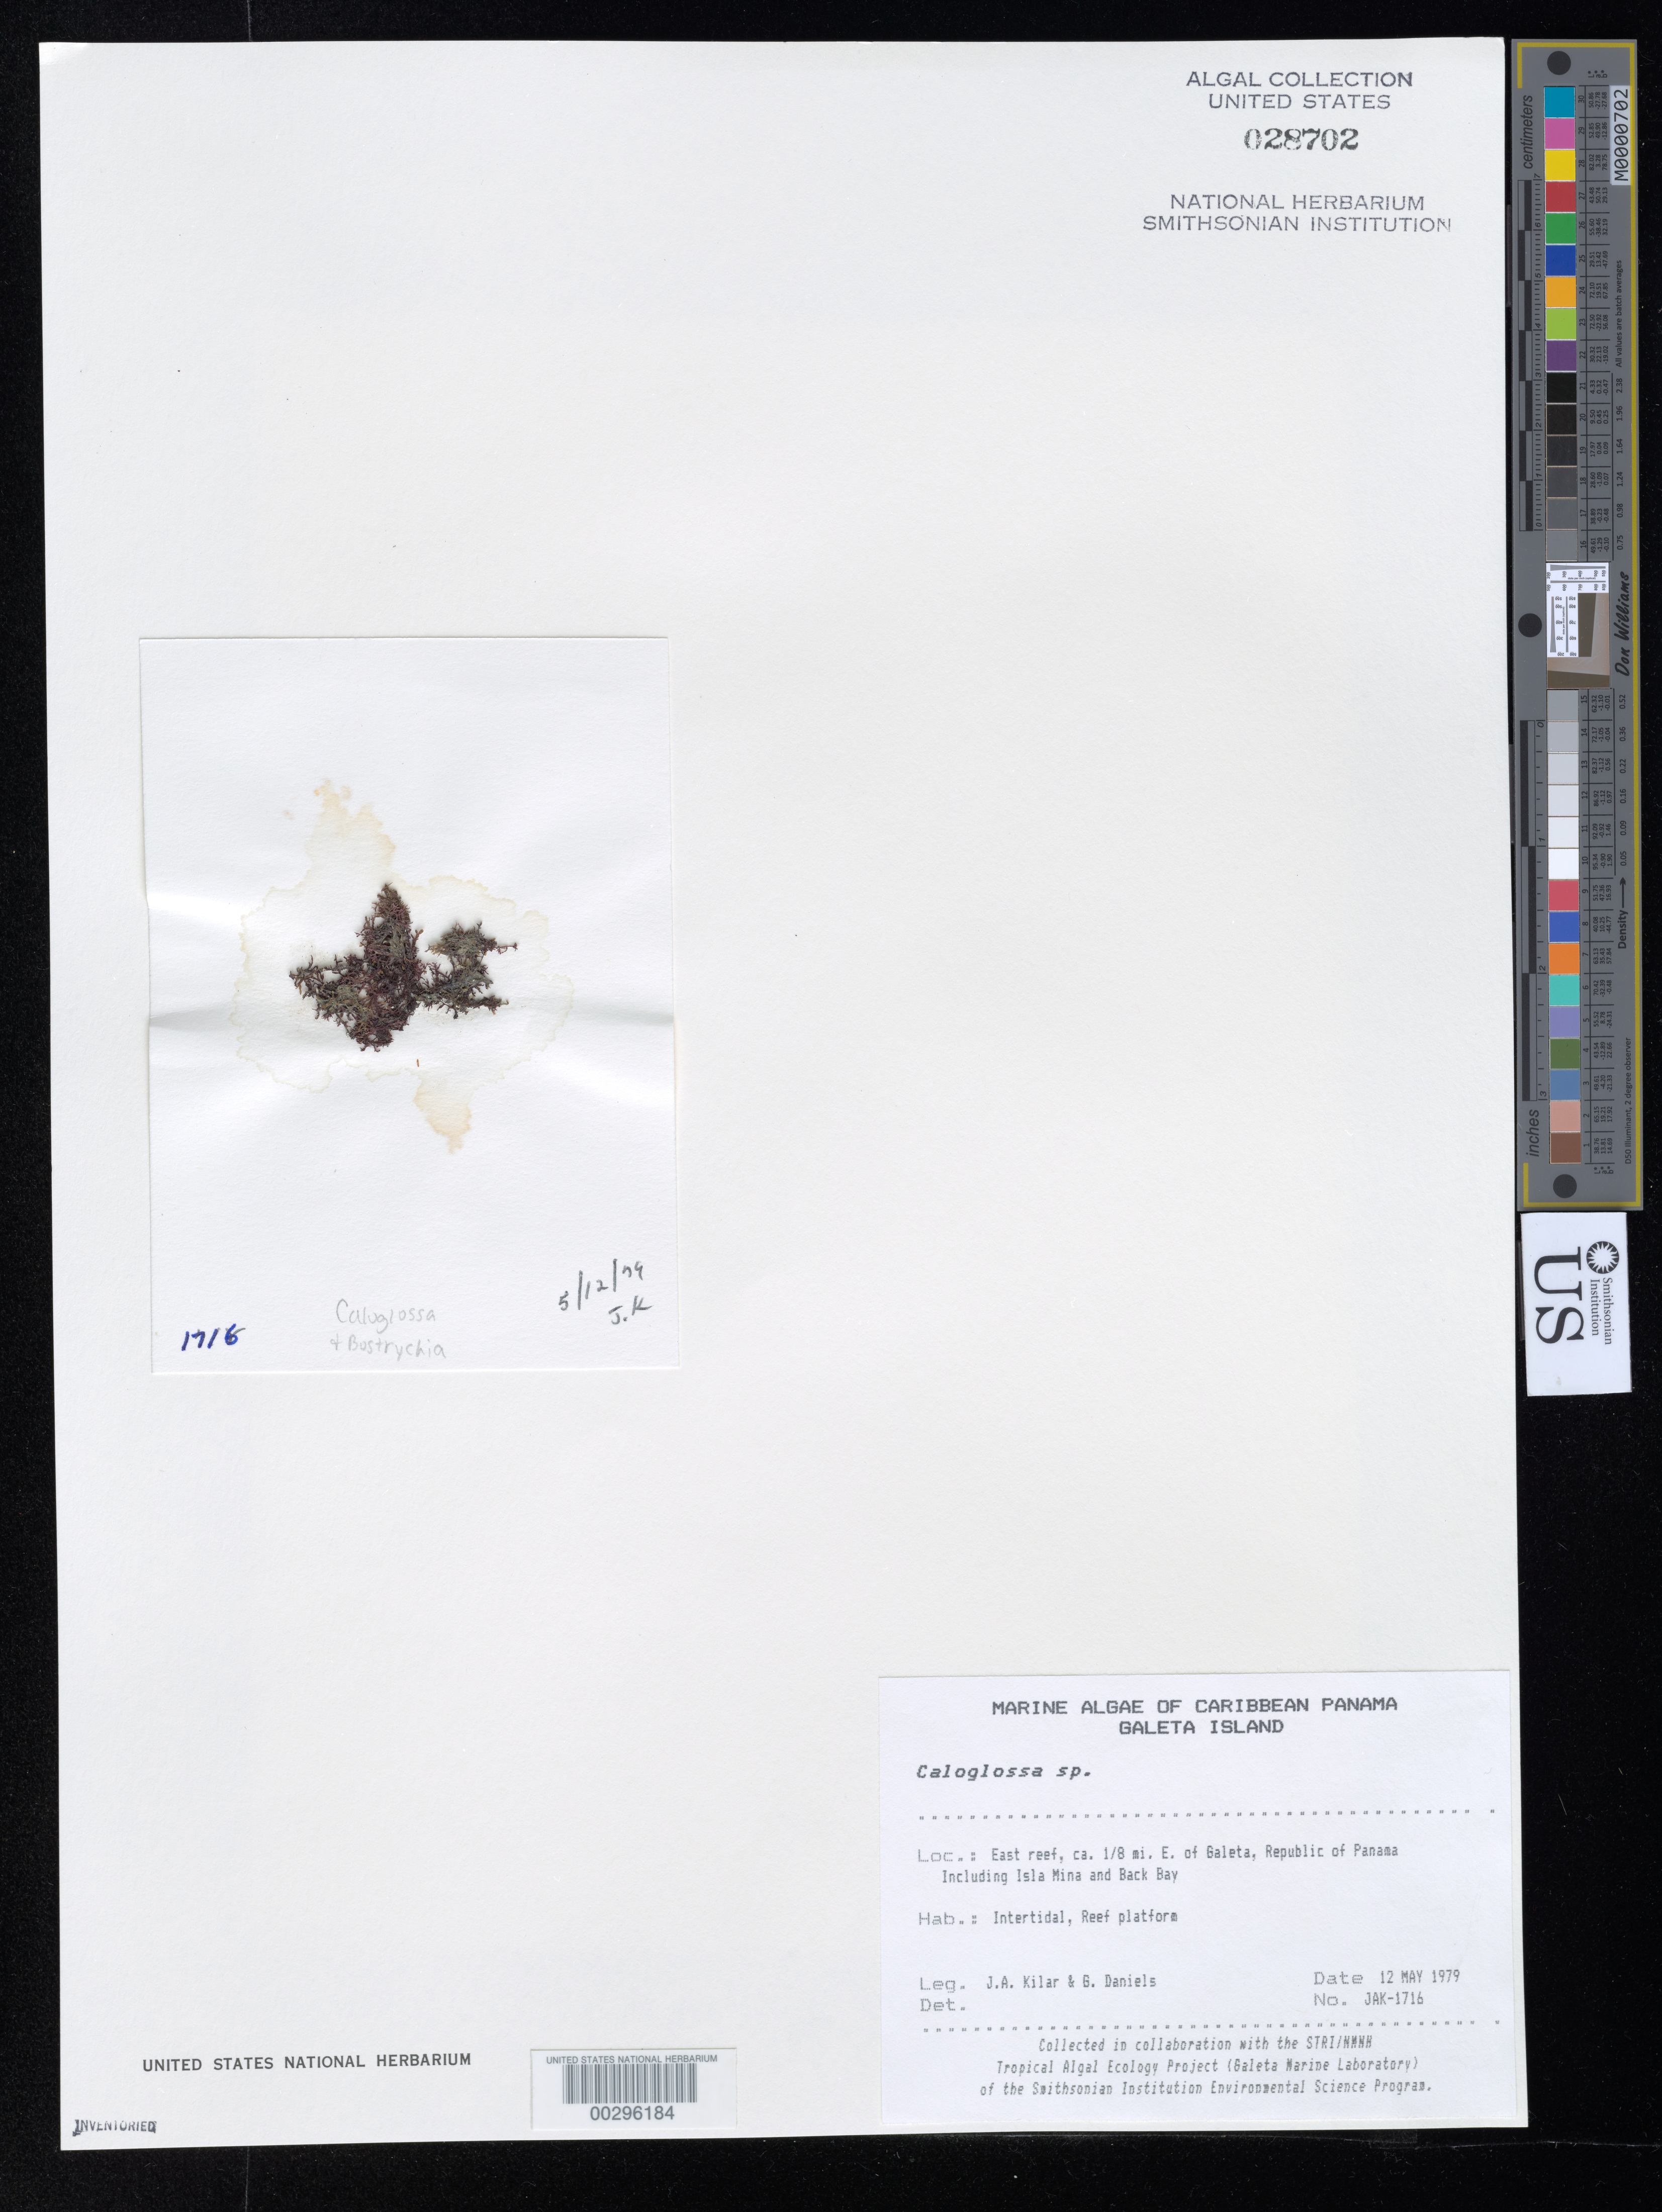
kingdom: Plantae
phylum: Rhodophyta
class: Florideophyceae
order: Ceramiales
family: Delesseriaceae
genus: Caloglossa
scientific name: Caloglossa sp.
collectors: J. A. Kilar & G. S. Daniels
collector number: JAK-1716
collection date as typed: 12 May 1979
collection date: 1979-05-12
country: Panama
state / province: Colón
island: Galeta Island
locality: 1/8th mile east of Galeta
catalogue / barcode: US 28702